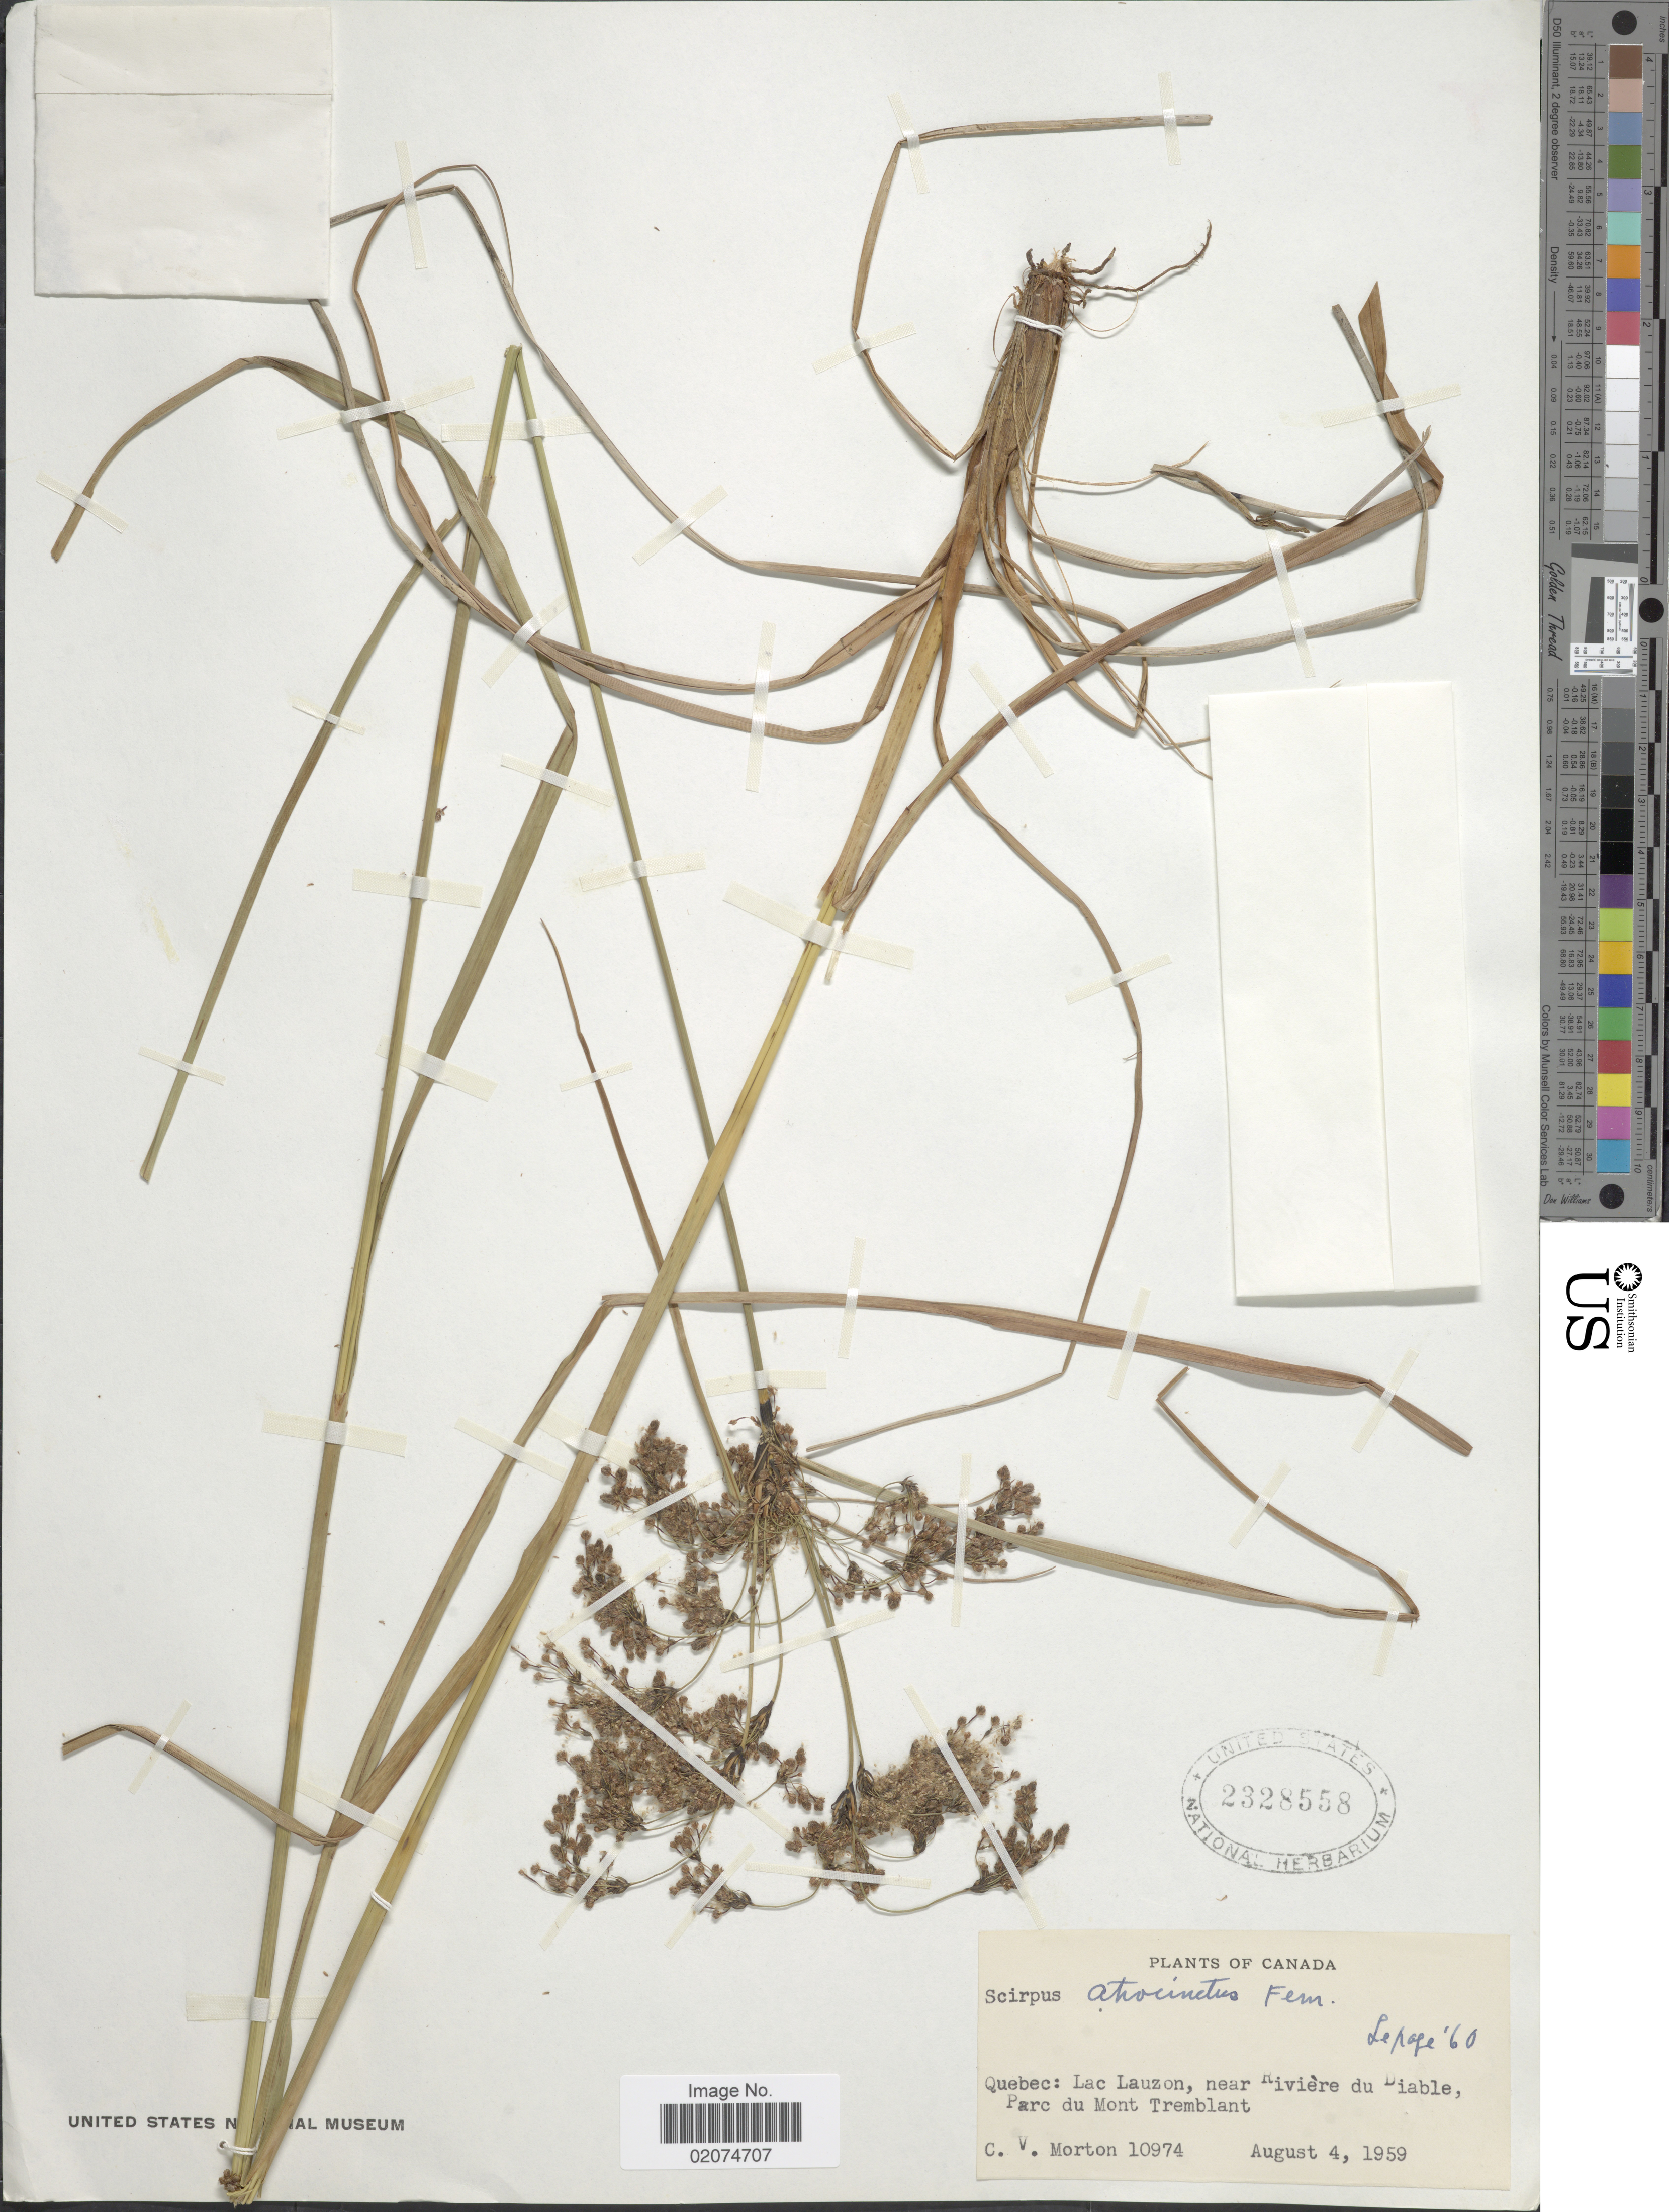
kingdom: Plantae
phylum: Tracheophyta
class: Liliopsida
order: Poales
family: Cyperaceae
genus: Scirpus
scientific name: Scirpus atrocinctus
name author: Fernald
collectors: C. V. Morton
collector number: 10974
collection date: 1959-08-04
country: Canada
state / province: Quebec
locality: Quebec: Lac Lauzon near Riviere du Diable Parc du Mont Tremblant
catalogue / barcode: US 2328558